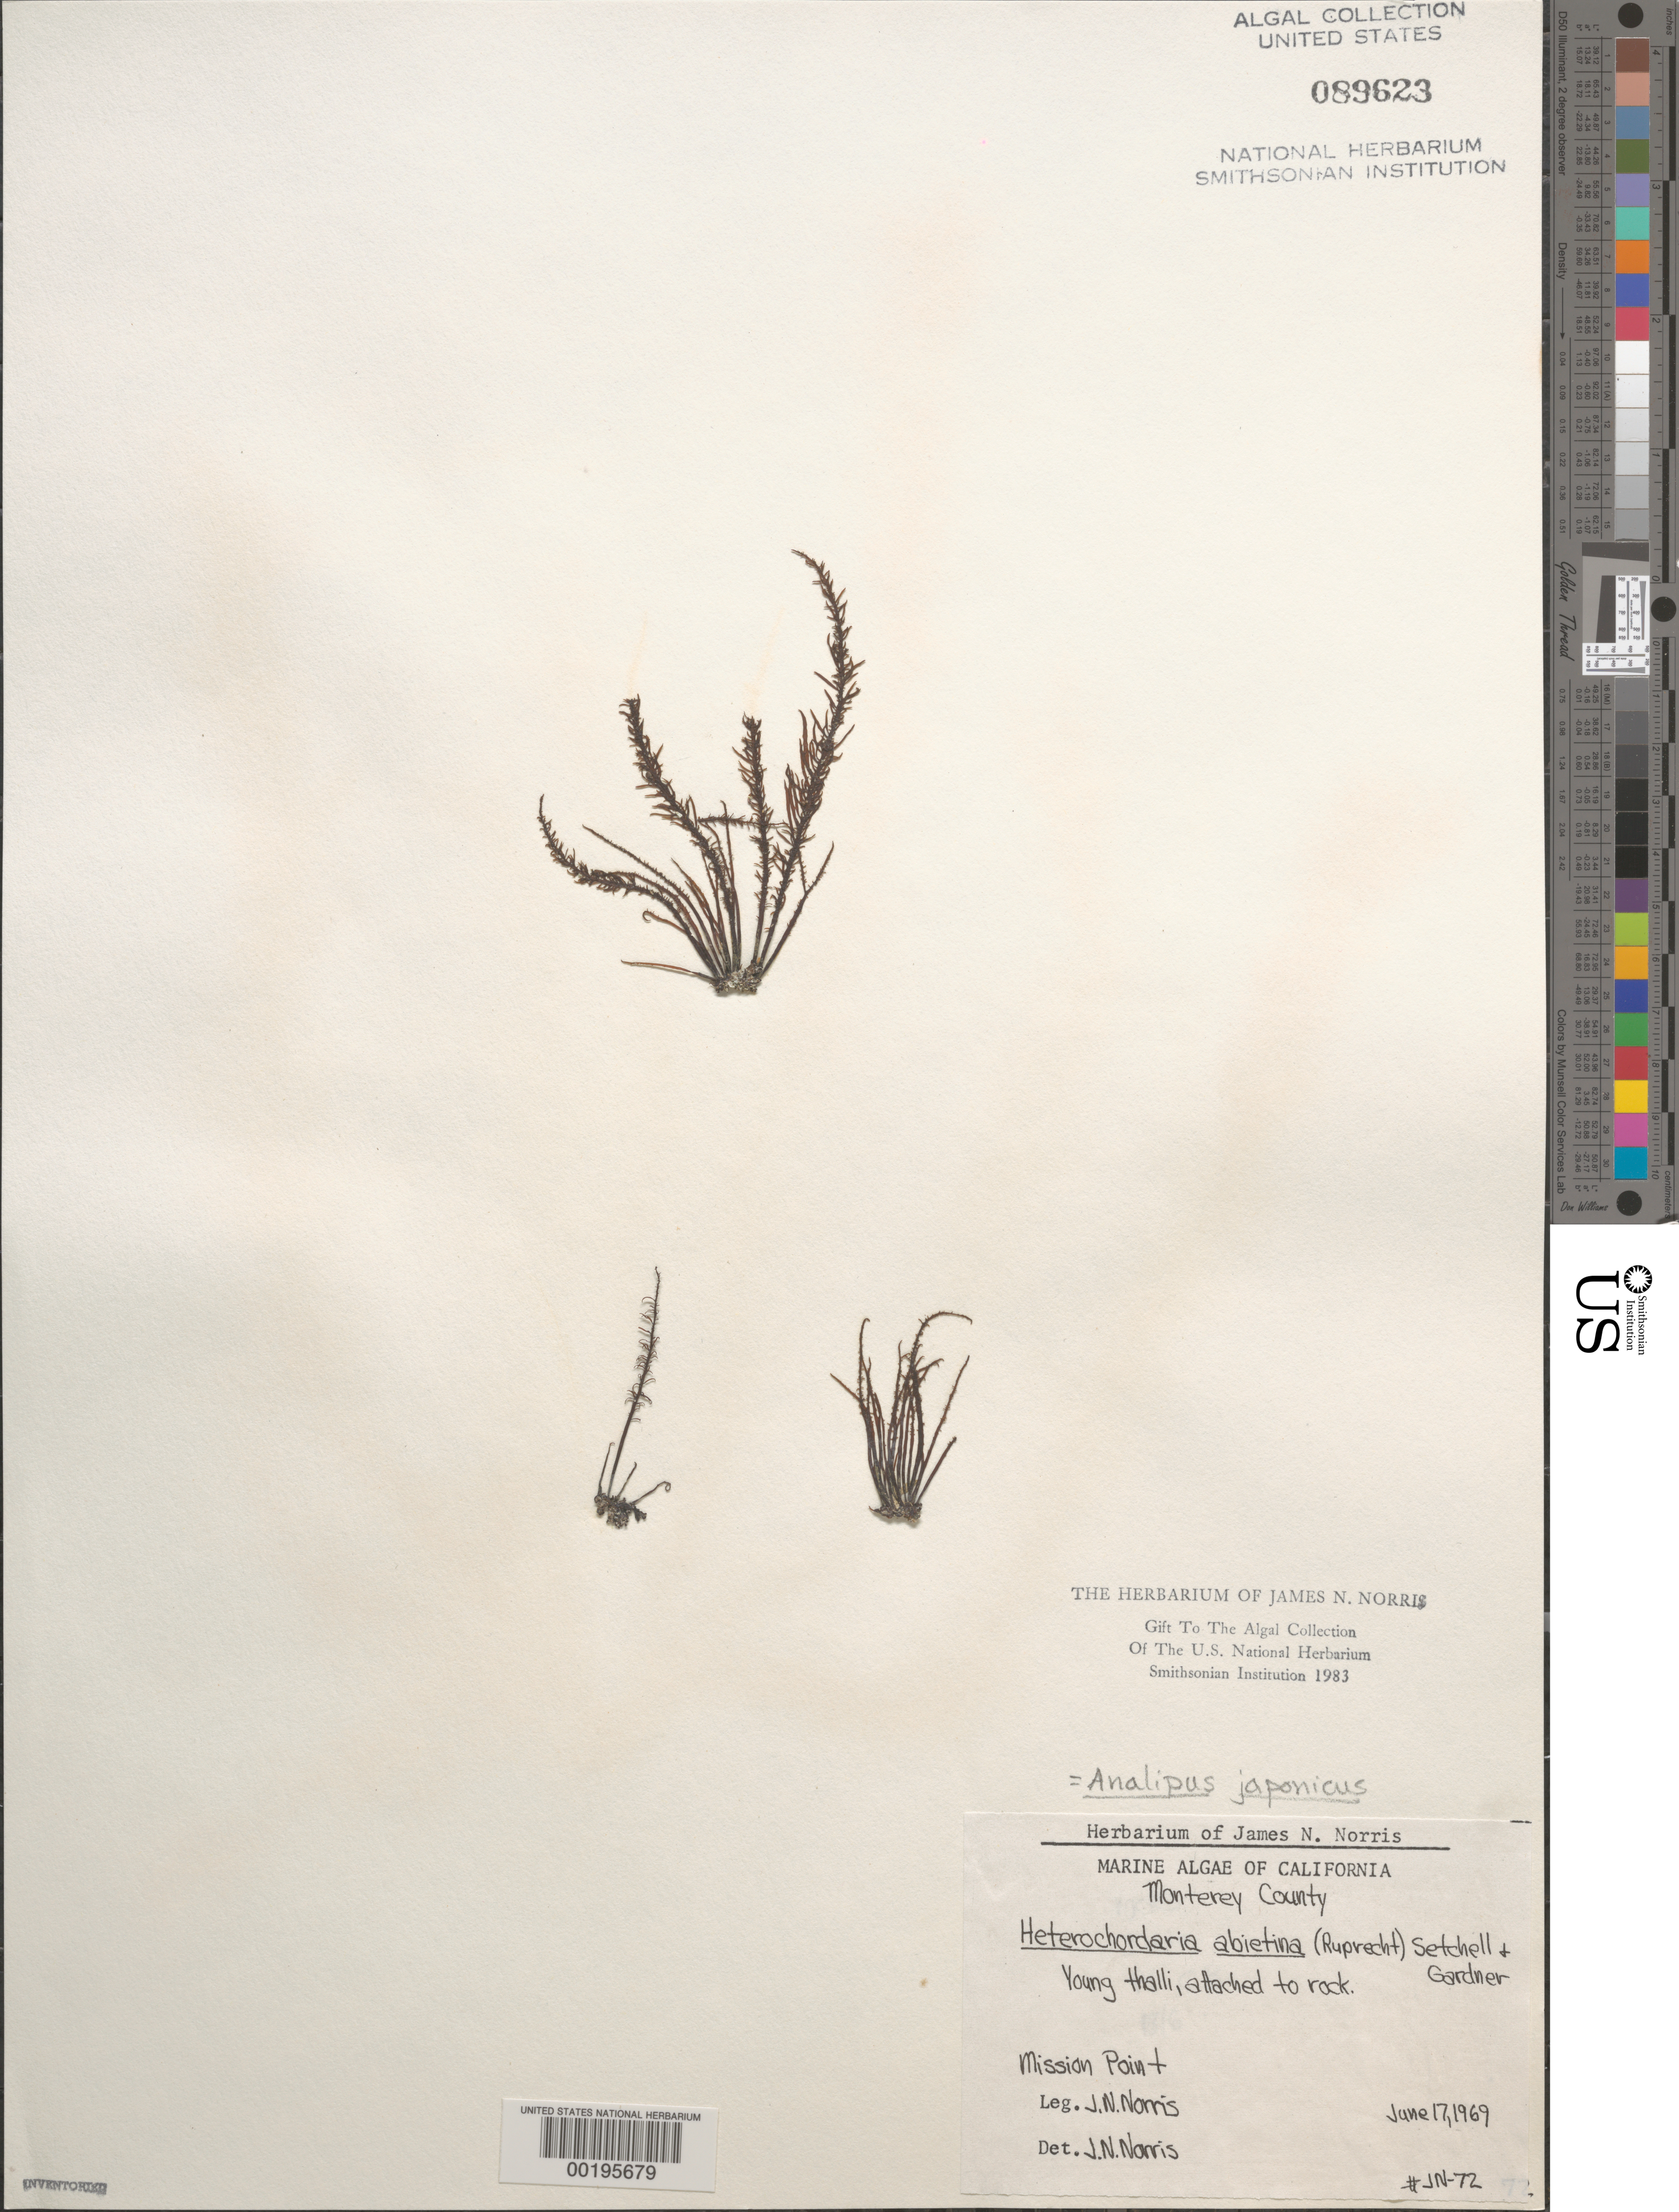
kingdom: Chromista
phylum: Ochrophyta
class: Phaeophyceae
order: Ectocarpales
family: Chordariaceae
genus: Analipus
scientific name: Analipus japonicus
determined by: Norris, James N.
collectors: J. N. Norris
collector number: JN-72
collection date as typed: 17 Jun 1969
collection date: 1969-06-17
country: United States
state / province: California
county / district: Monterey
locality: Mission Point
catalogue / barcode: US 89623